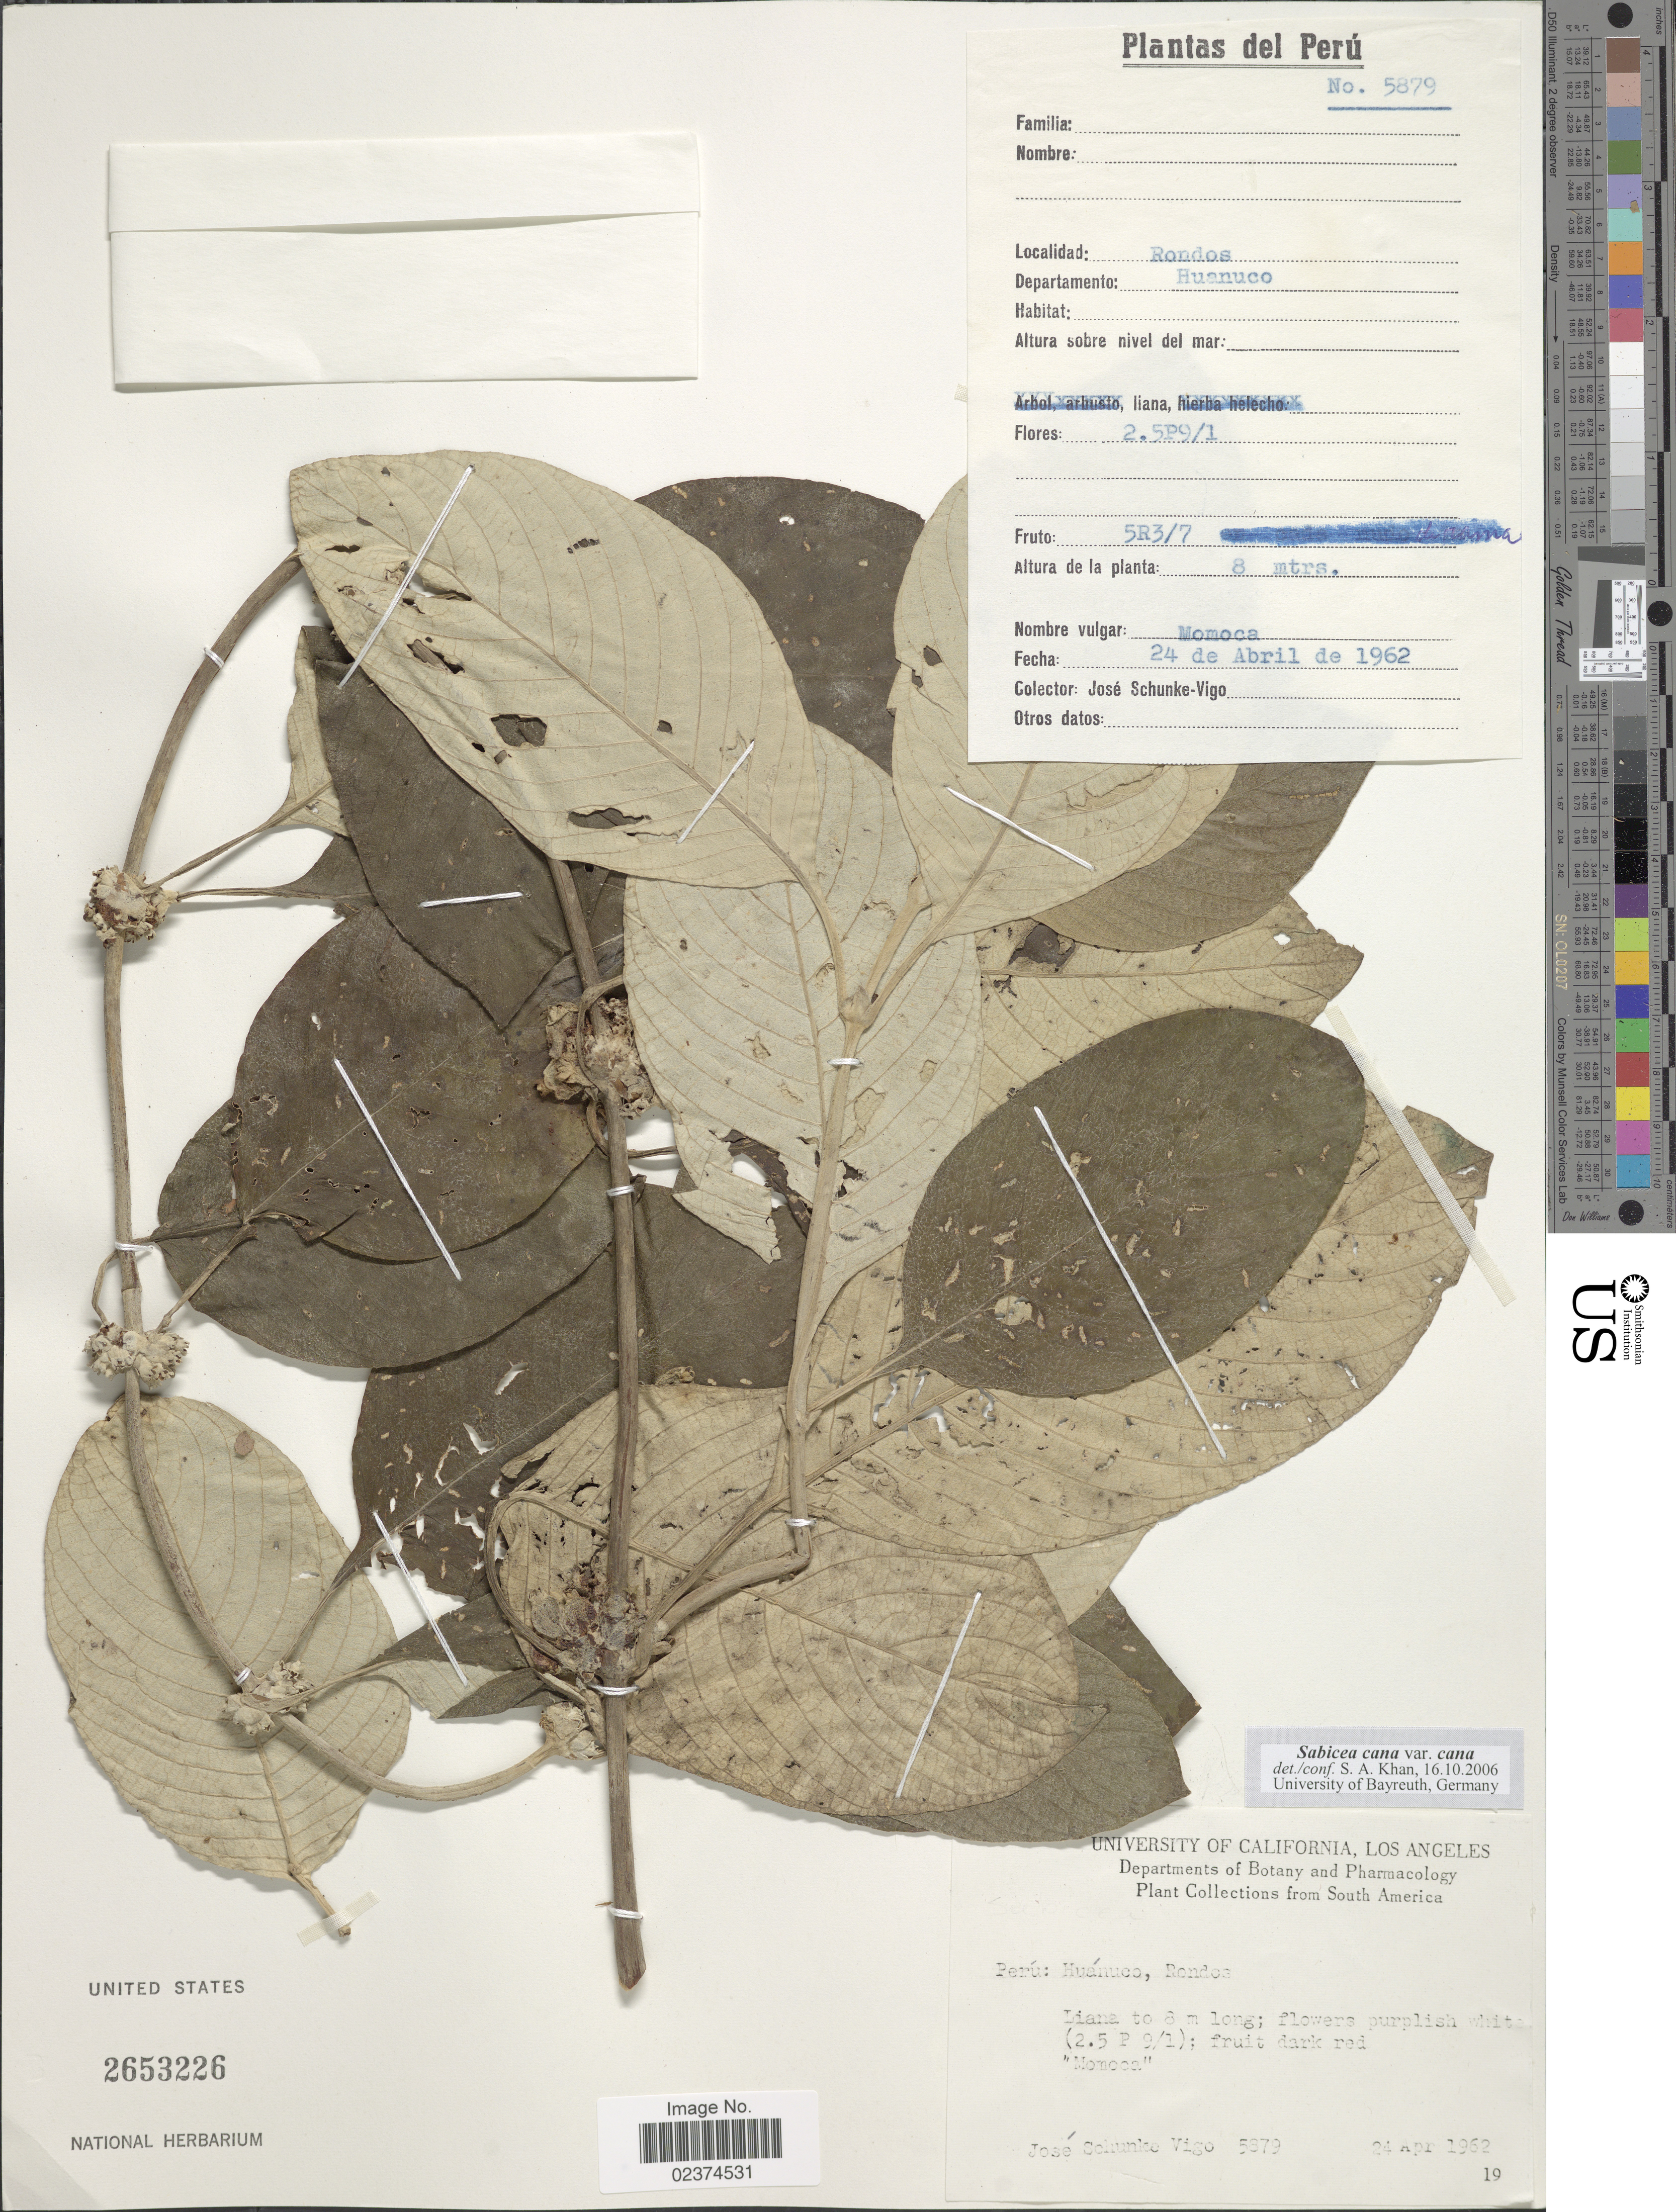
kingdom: Plantae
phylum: Tracheophyta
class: Magnoliopsida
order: Gentianales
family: Rubiaceae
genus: Sabicea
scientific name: Sabicea cana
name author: Hook. f.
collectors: J. Schunke Vigo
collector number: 5879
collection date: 1962-04-24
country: Peru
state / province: Huánuco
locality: Rondos, 'Monoca'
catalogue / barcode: US 2653226